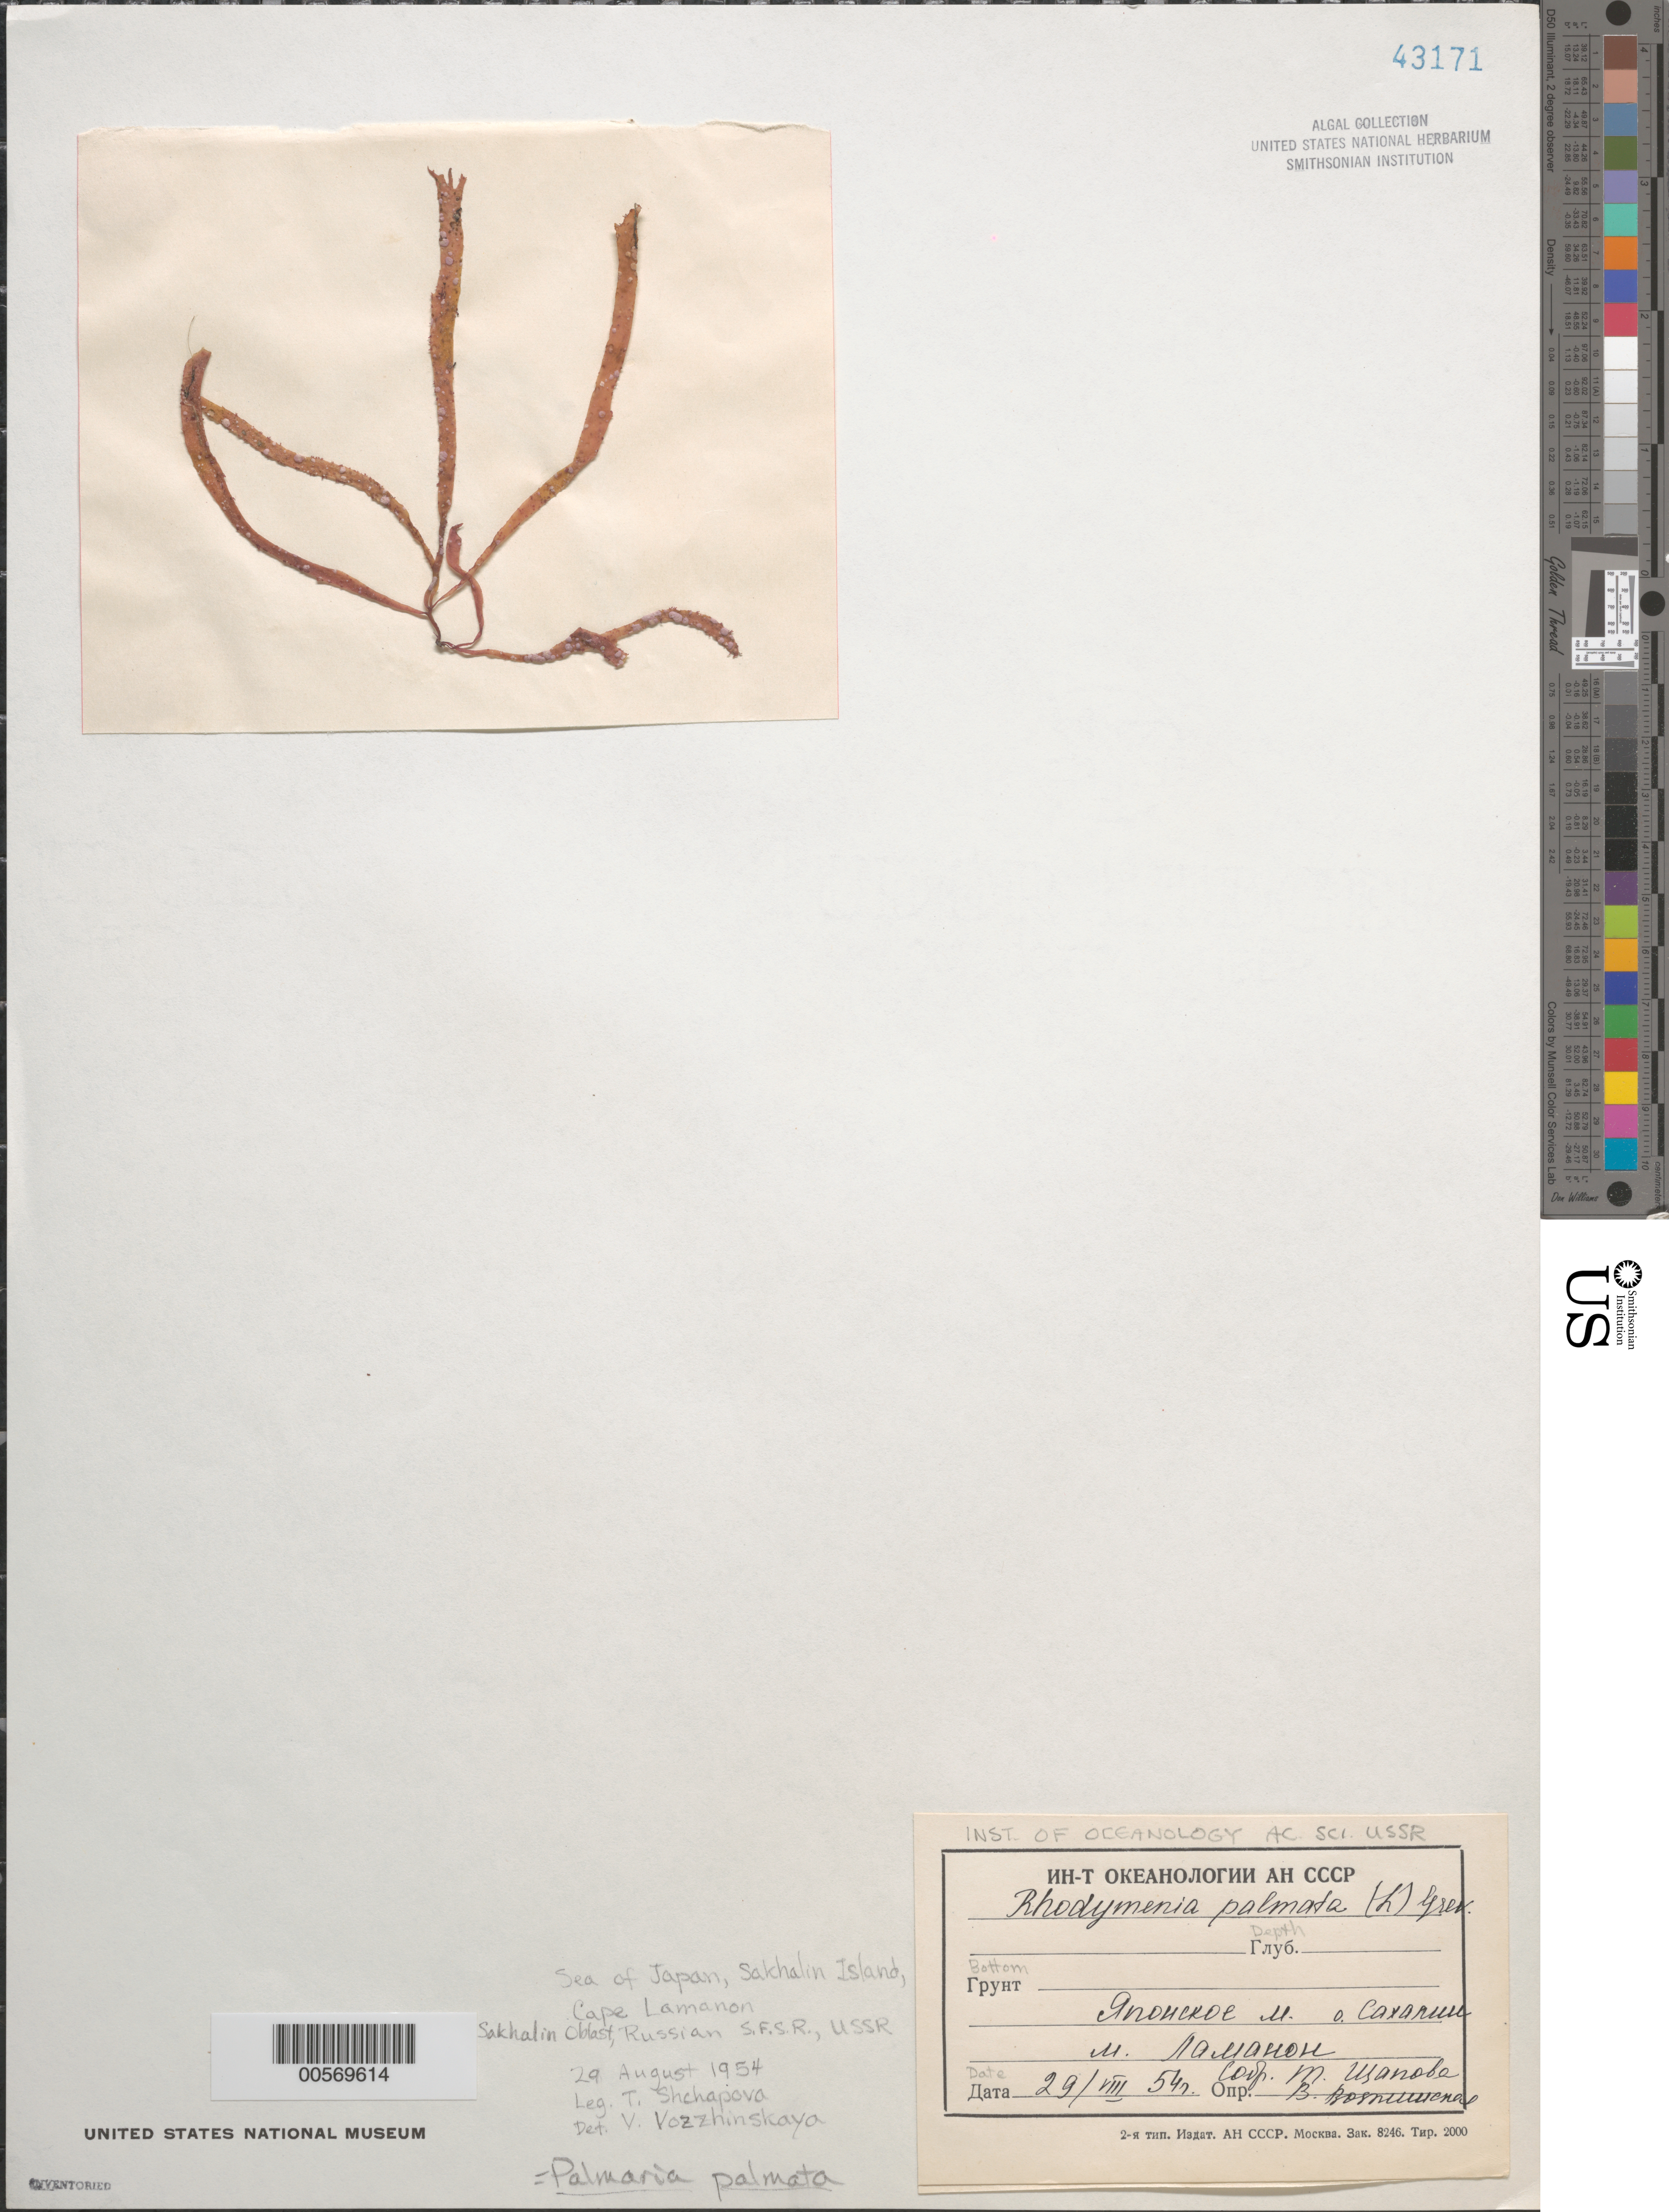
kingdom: Plantae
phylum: Rhodophyta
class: Florideophyceae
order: Palmariales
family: Palmariaceae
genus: Palmaria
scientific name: Palmaria palmata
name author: (L.) F. Weber & D. Mohr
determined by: Vozzhinskaya, V.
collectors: T. Shchapova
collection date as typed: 29 Aug 1954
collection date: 1954-08-29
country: Russian Federation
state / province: Sakhalin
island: Sakhalin Island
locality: Sea of Japan, Cape Lamanon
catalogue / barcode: US 43171